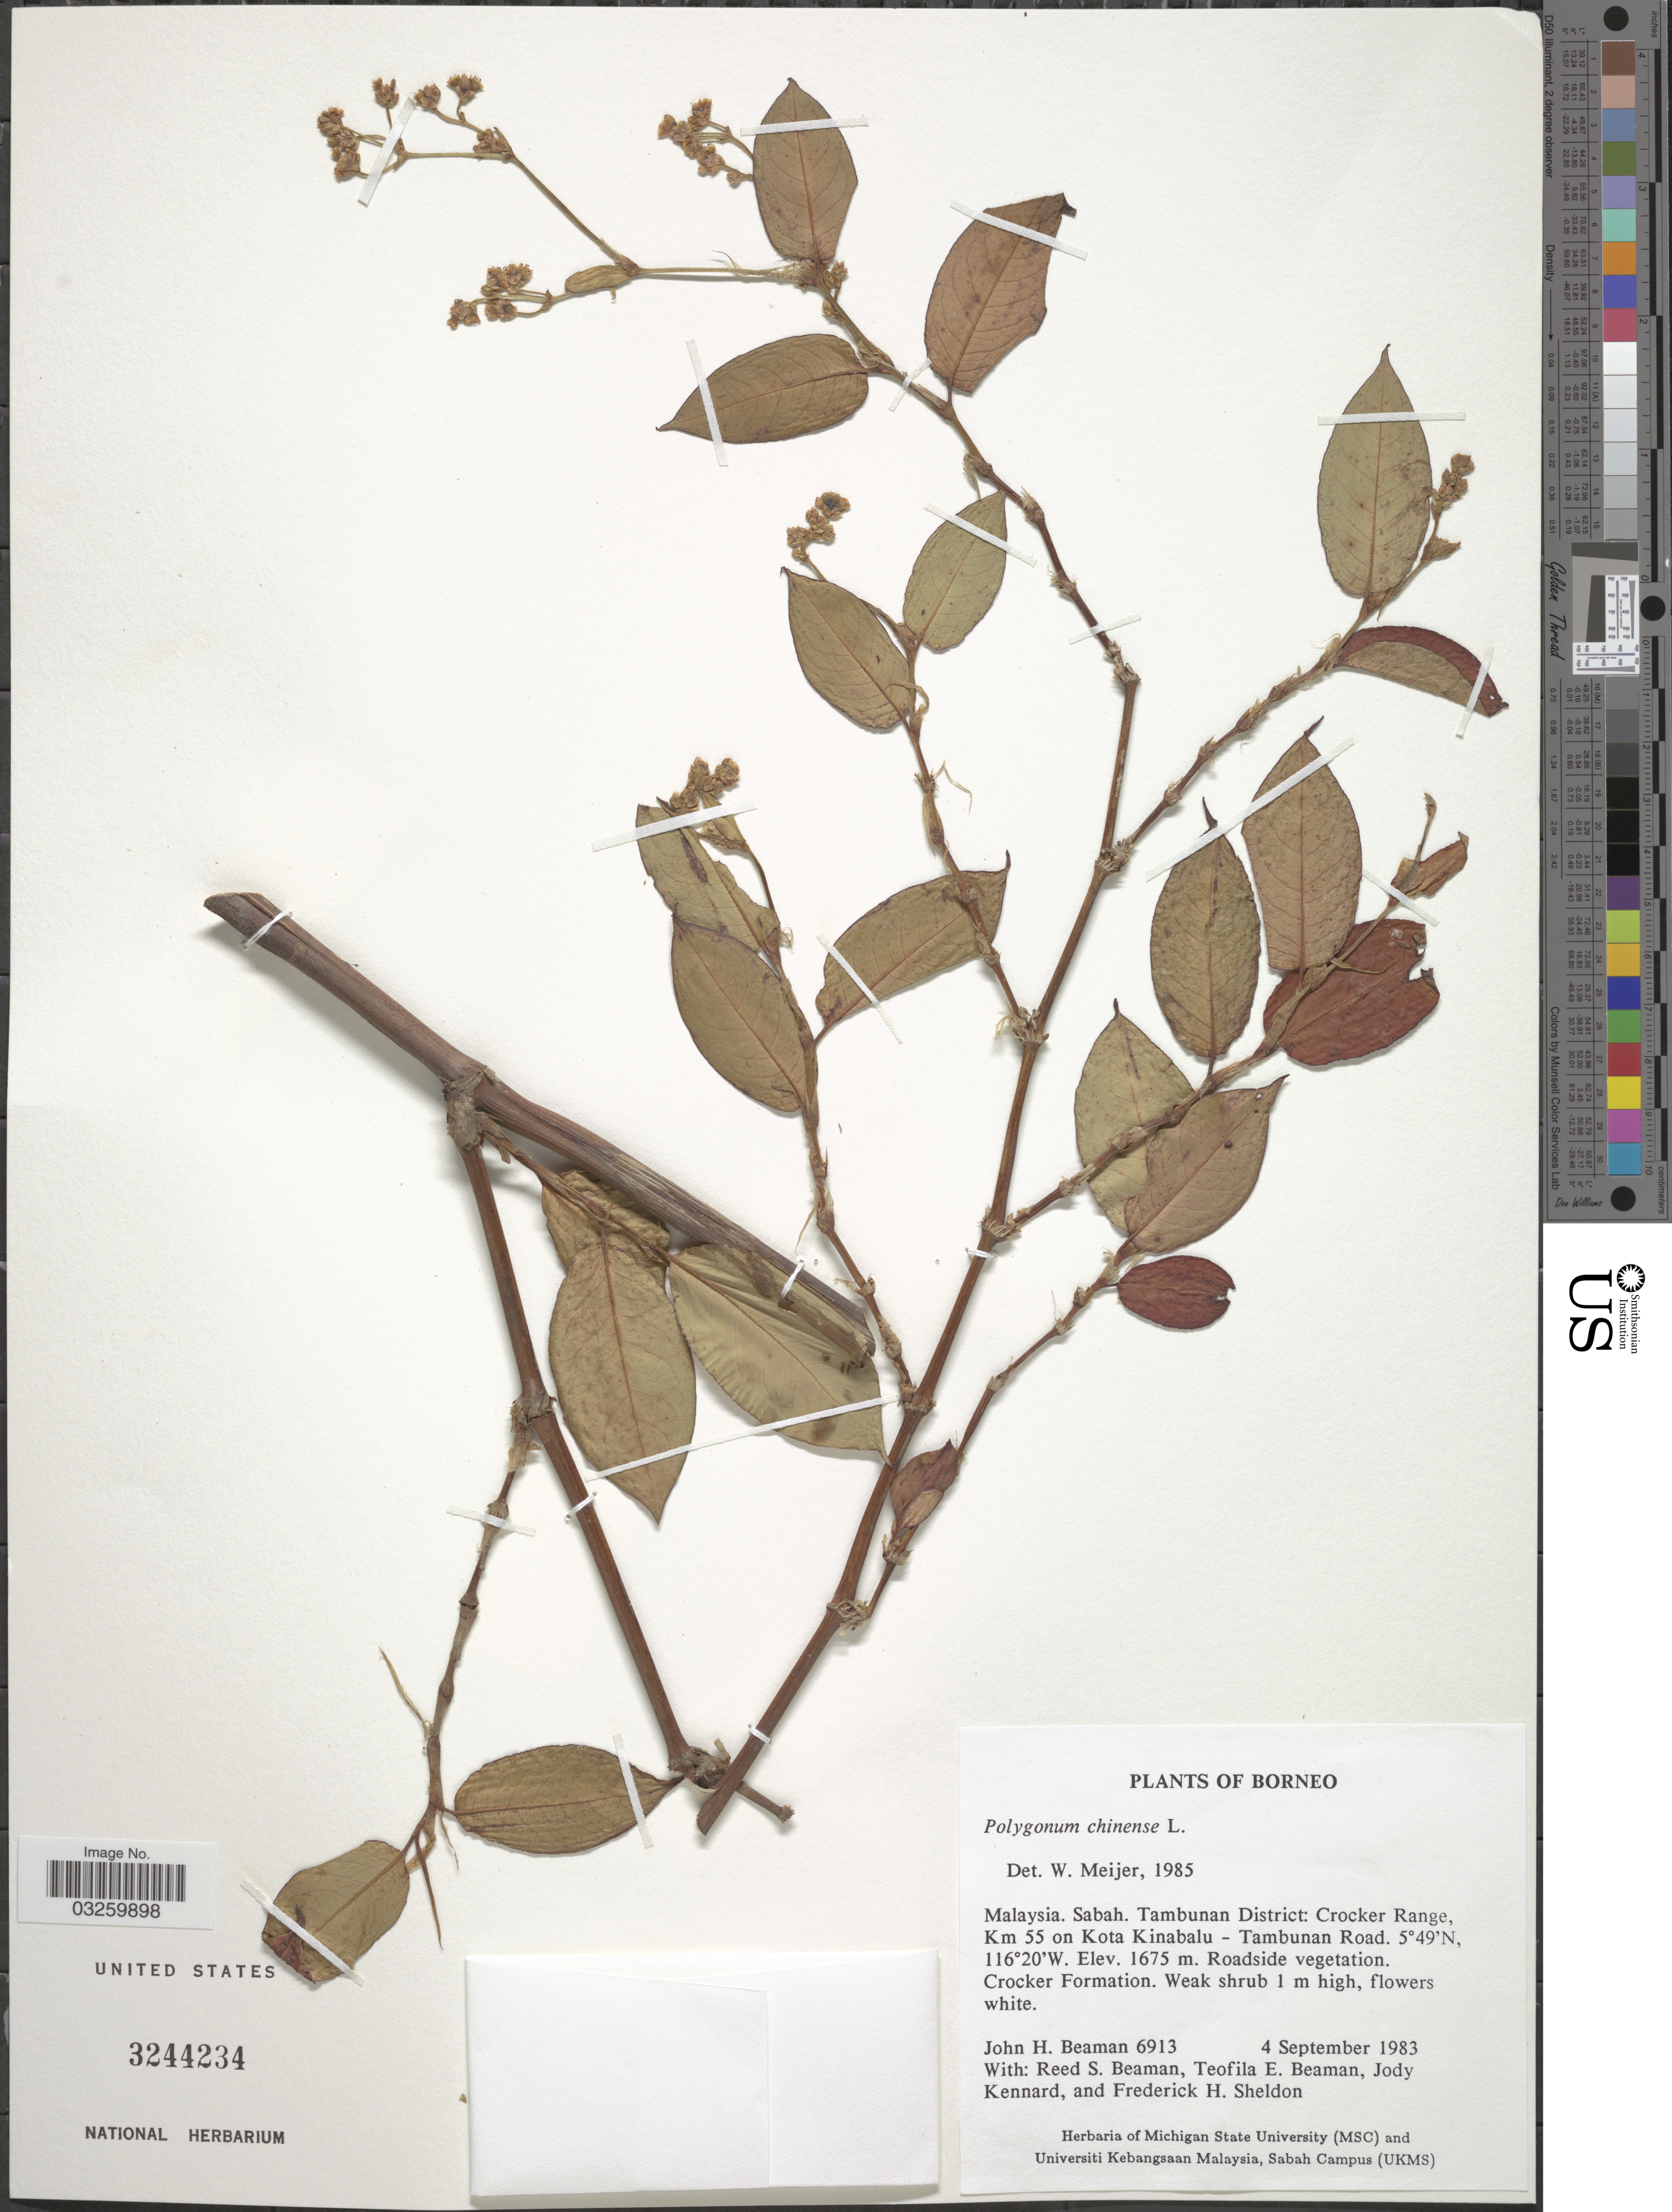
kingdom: Plantae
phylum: Tracheophyta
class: Magnoliopsida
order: Caryophyllales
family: Polygonaceae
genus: Persicaria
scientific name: Persicaria chinensis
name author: (L.) H. Gross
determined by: Wagner, W. L., (BOT), Smithsonian Institution - National Museum of Natural History (UNITED STATES)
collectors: J. H. Beaman, R. S. Beaman, T. E. Beaman, J. Kennard & F. Sheldon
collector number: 6913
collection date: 1983-09-04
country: Malaysia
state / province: Sabah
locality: Borneo. Tambunan District: Crocker Range, Km 55 on Kota Kinabalu - Tambunan Road.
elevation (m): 1675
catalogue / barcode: US 3244234